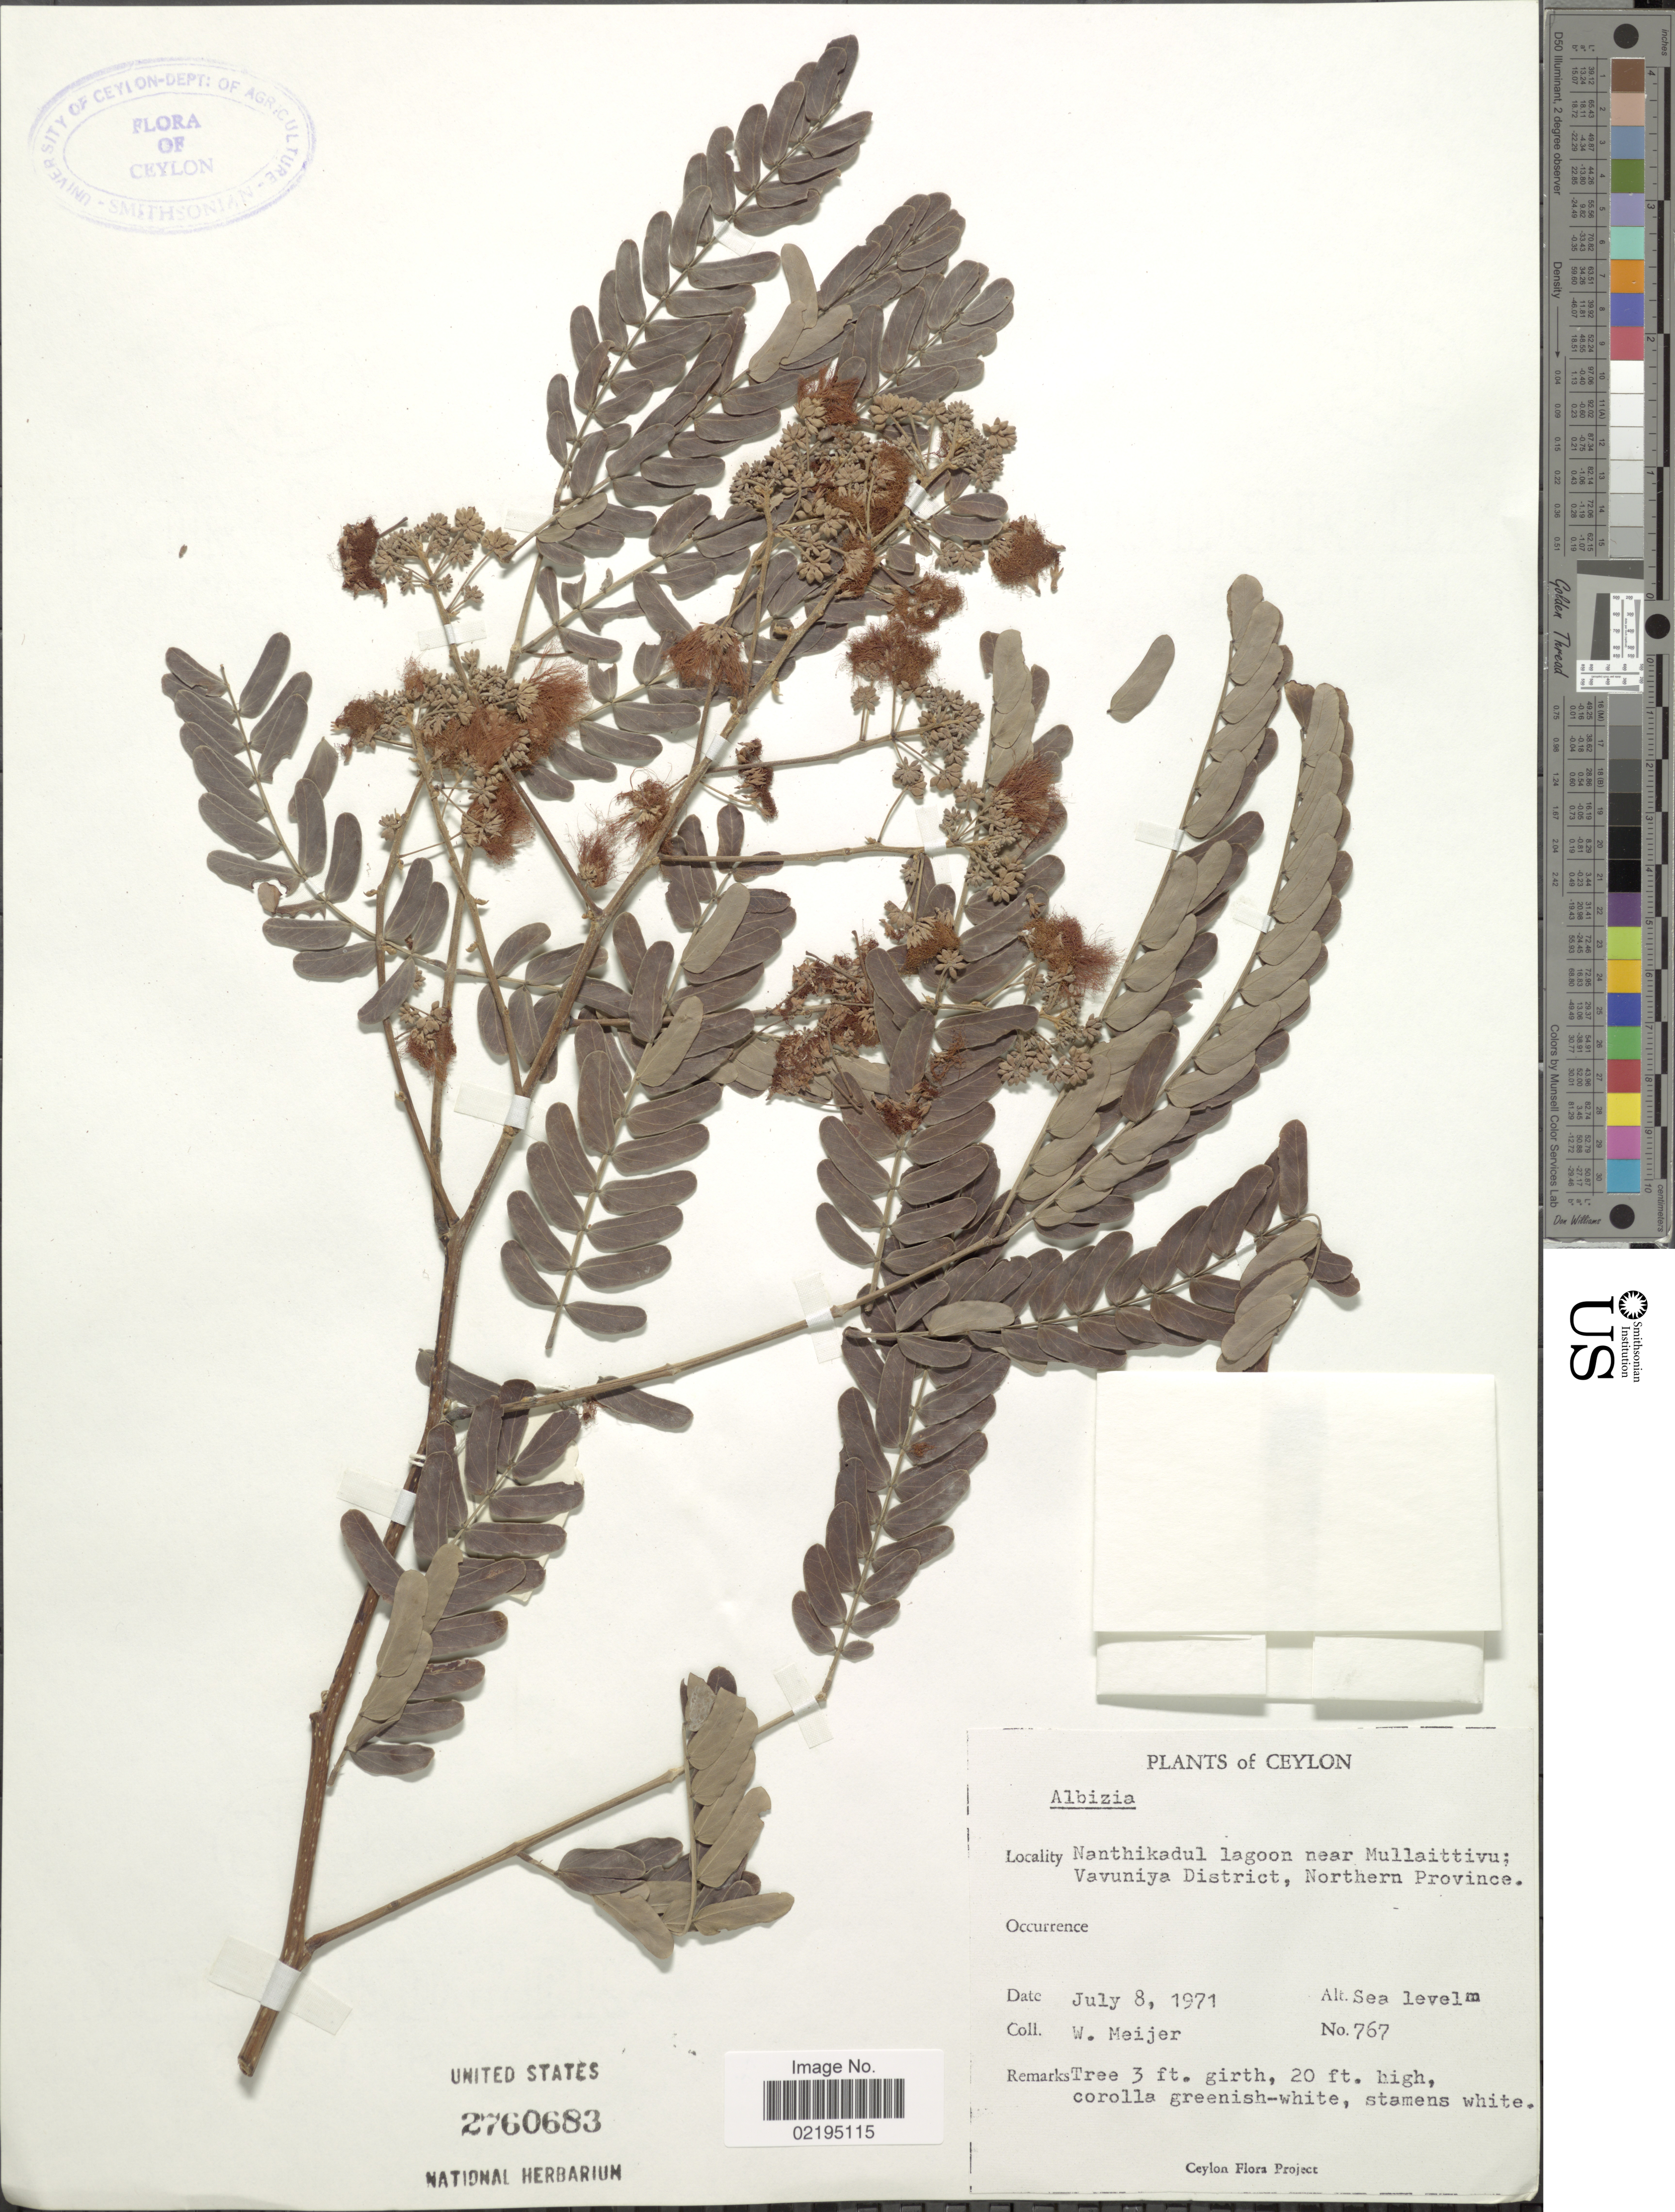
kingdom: Plantae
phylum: Tracheophyta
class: Magnoliopsida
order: Fabales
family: Fabaceae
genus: Albizia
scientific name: Albizia sp.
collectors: W. Meijer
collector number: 767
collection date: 1971-07-08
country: Sri Lanka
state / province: Northern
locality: Ceylon, Nanthikadul lagoon near Mullaittivu; Vavuniya District.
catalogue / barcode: US 2760683